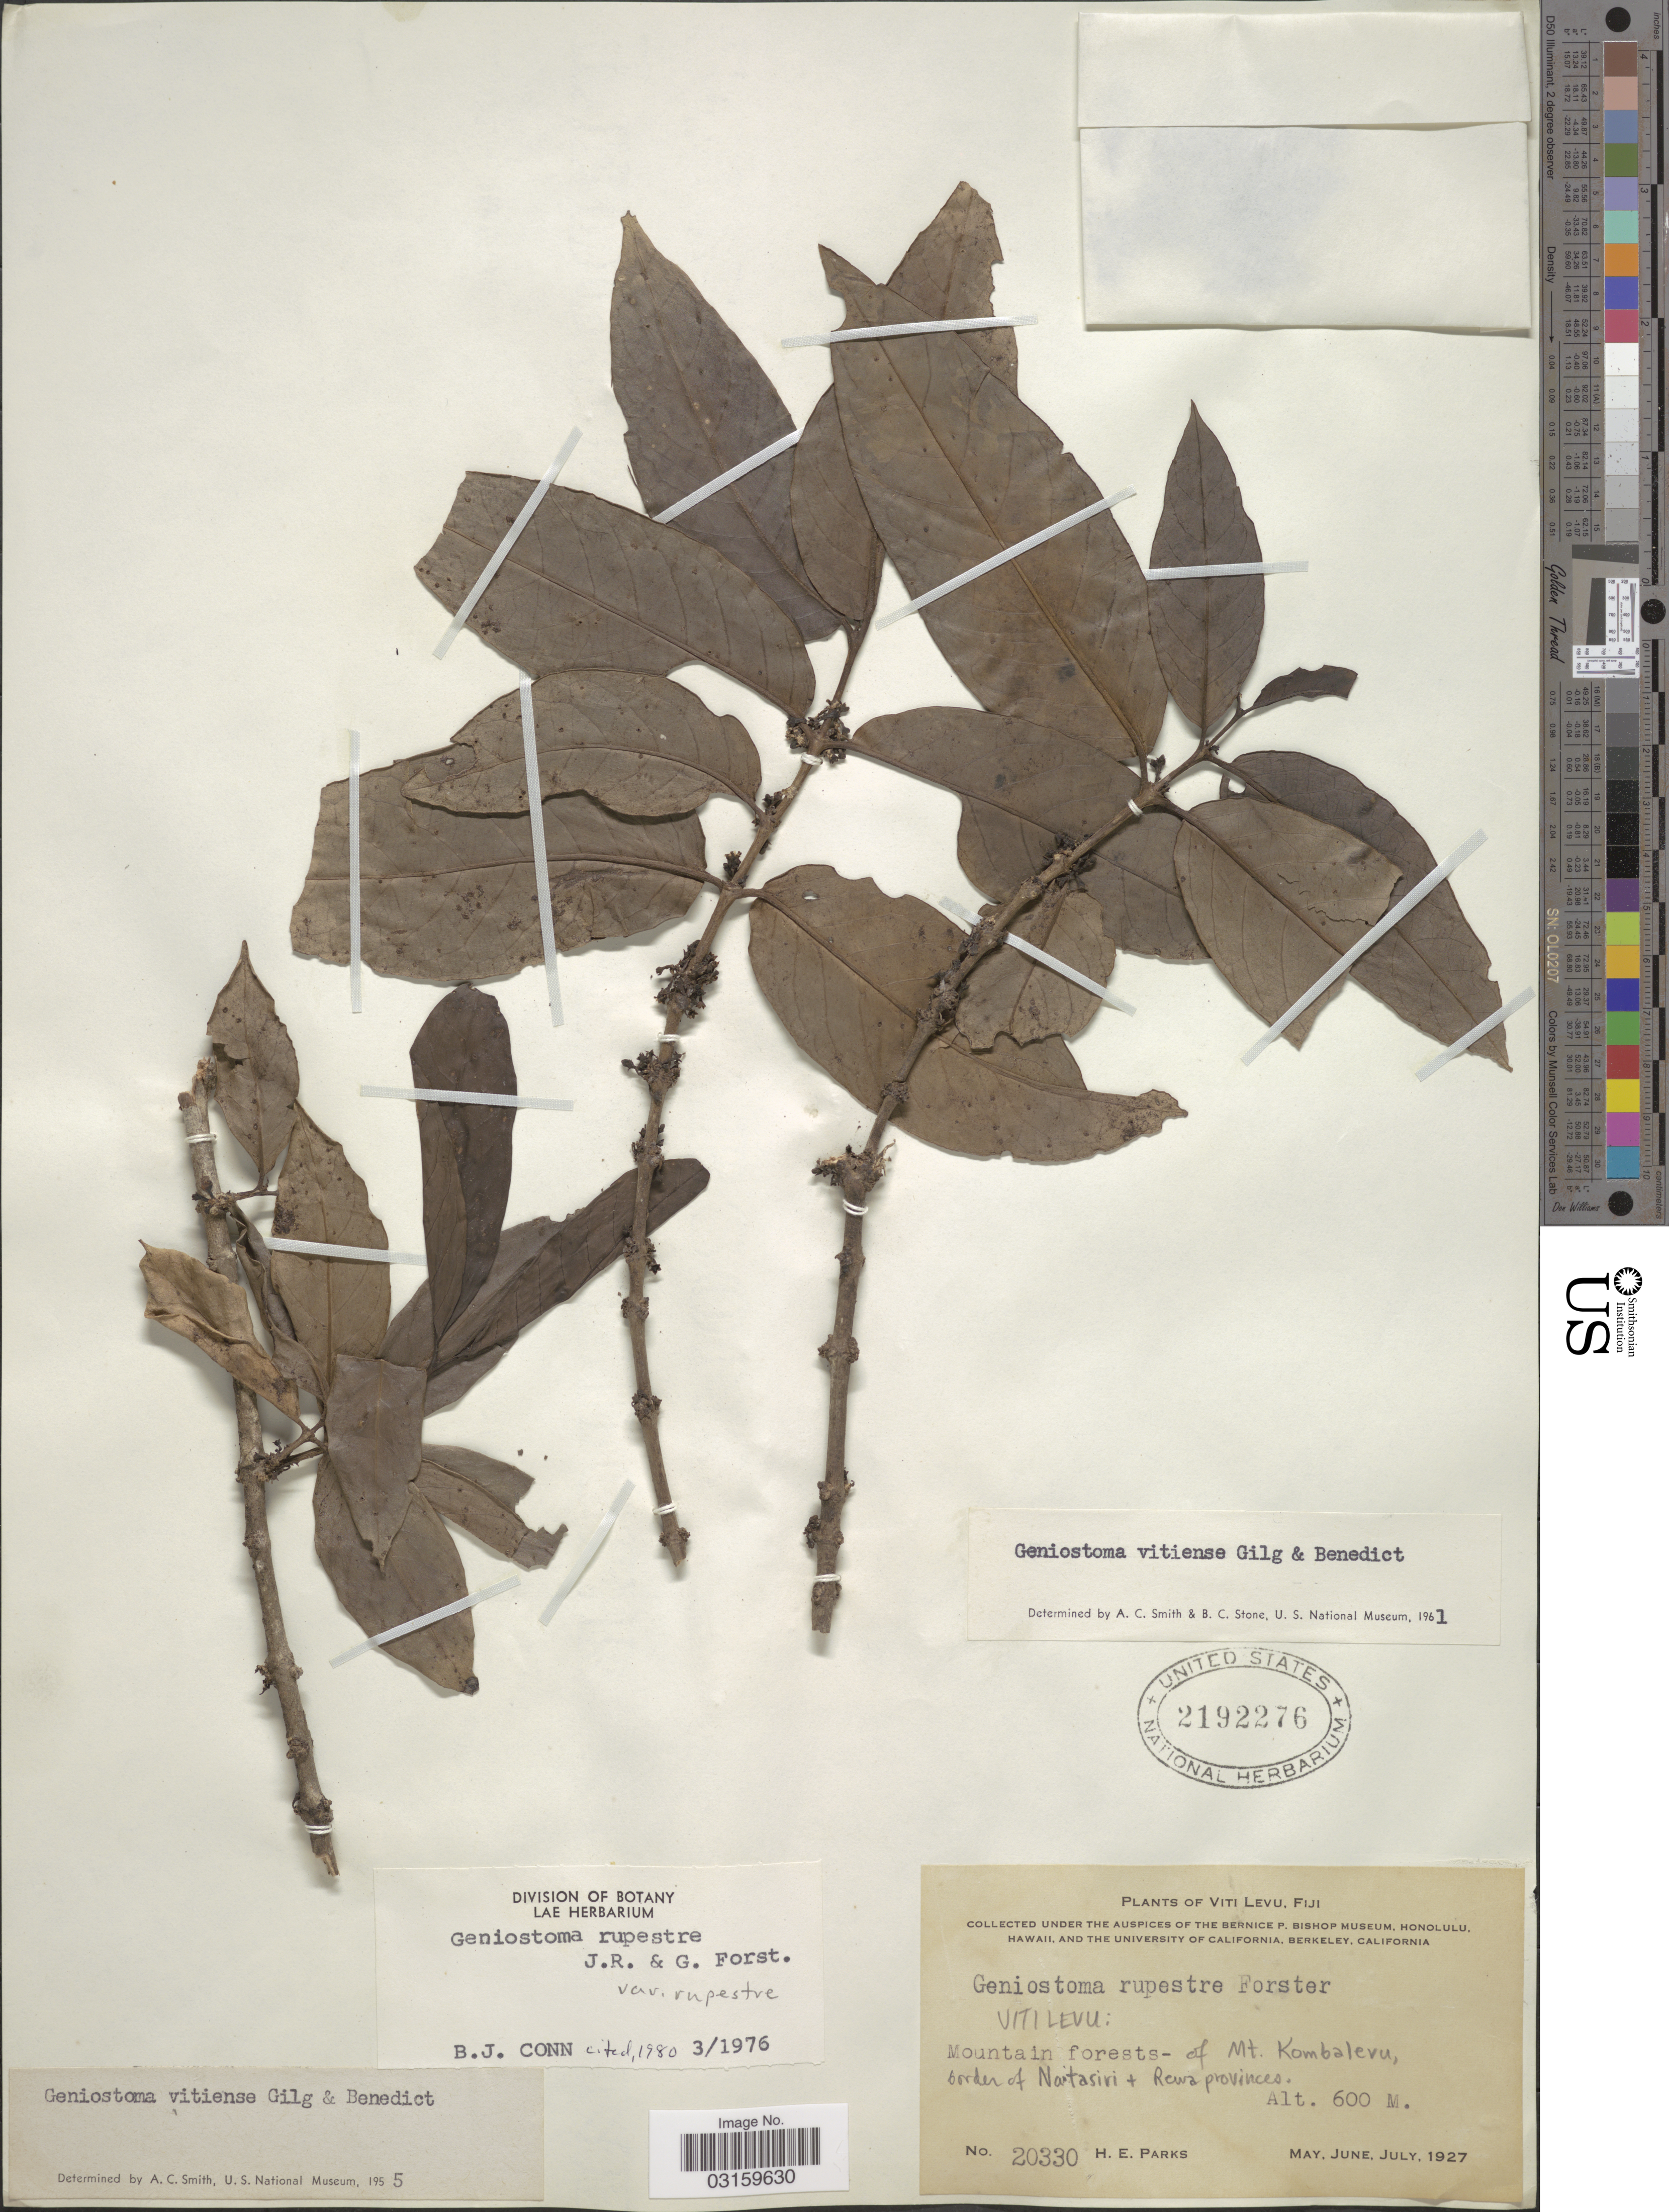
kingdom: Plantae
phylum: Tracheophyta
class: Magnoliopsida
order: Gentianales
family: Loganiaceae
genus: Geniostoma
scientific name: Geniostoma rupestre var. rupestre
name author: J.R. Forst. & G. Forst.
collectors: H. E. Parks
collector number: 20330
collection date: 1927-05/1927-07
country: Fiji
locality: Viti Levu: Mountain forests - of Mt. Kombalevu, border of Naitasiri + Rewa provinces.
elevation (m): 600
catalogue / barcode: US 2192276